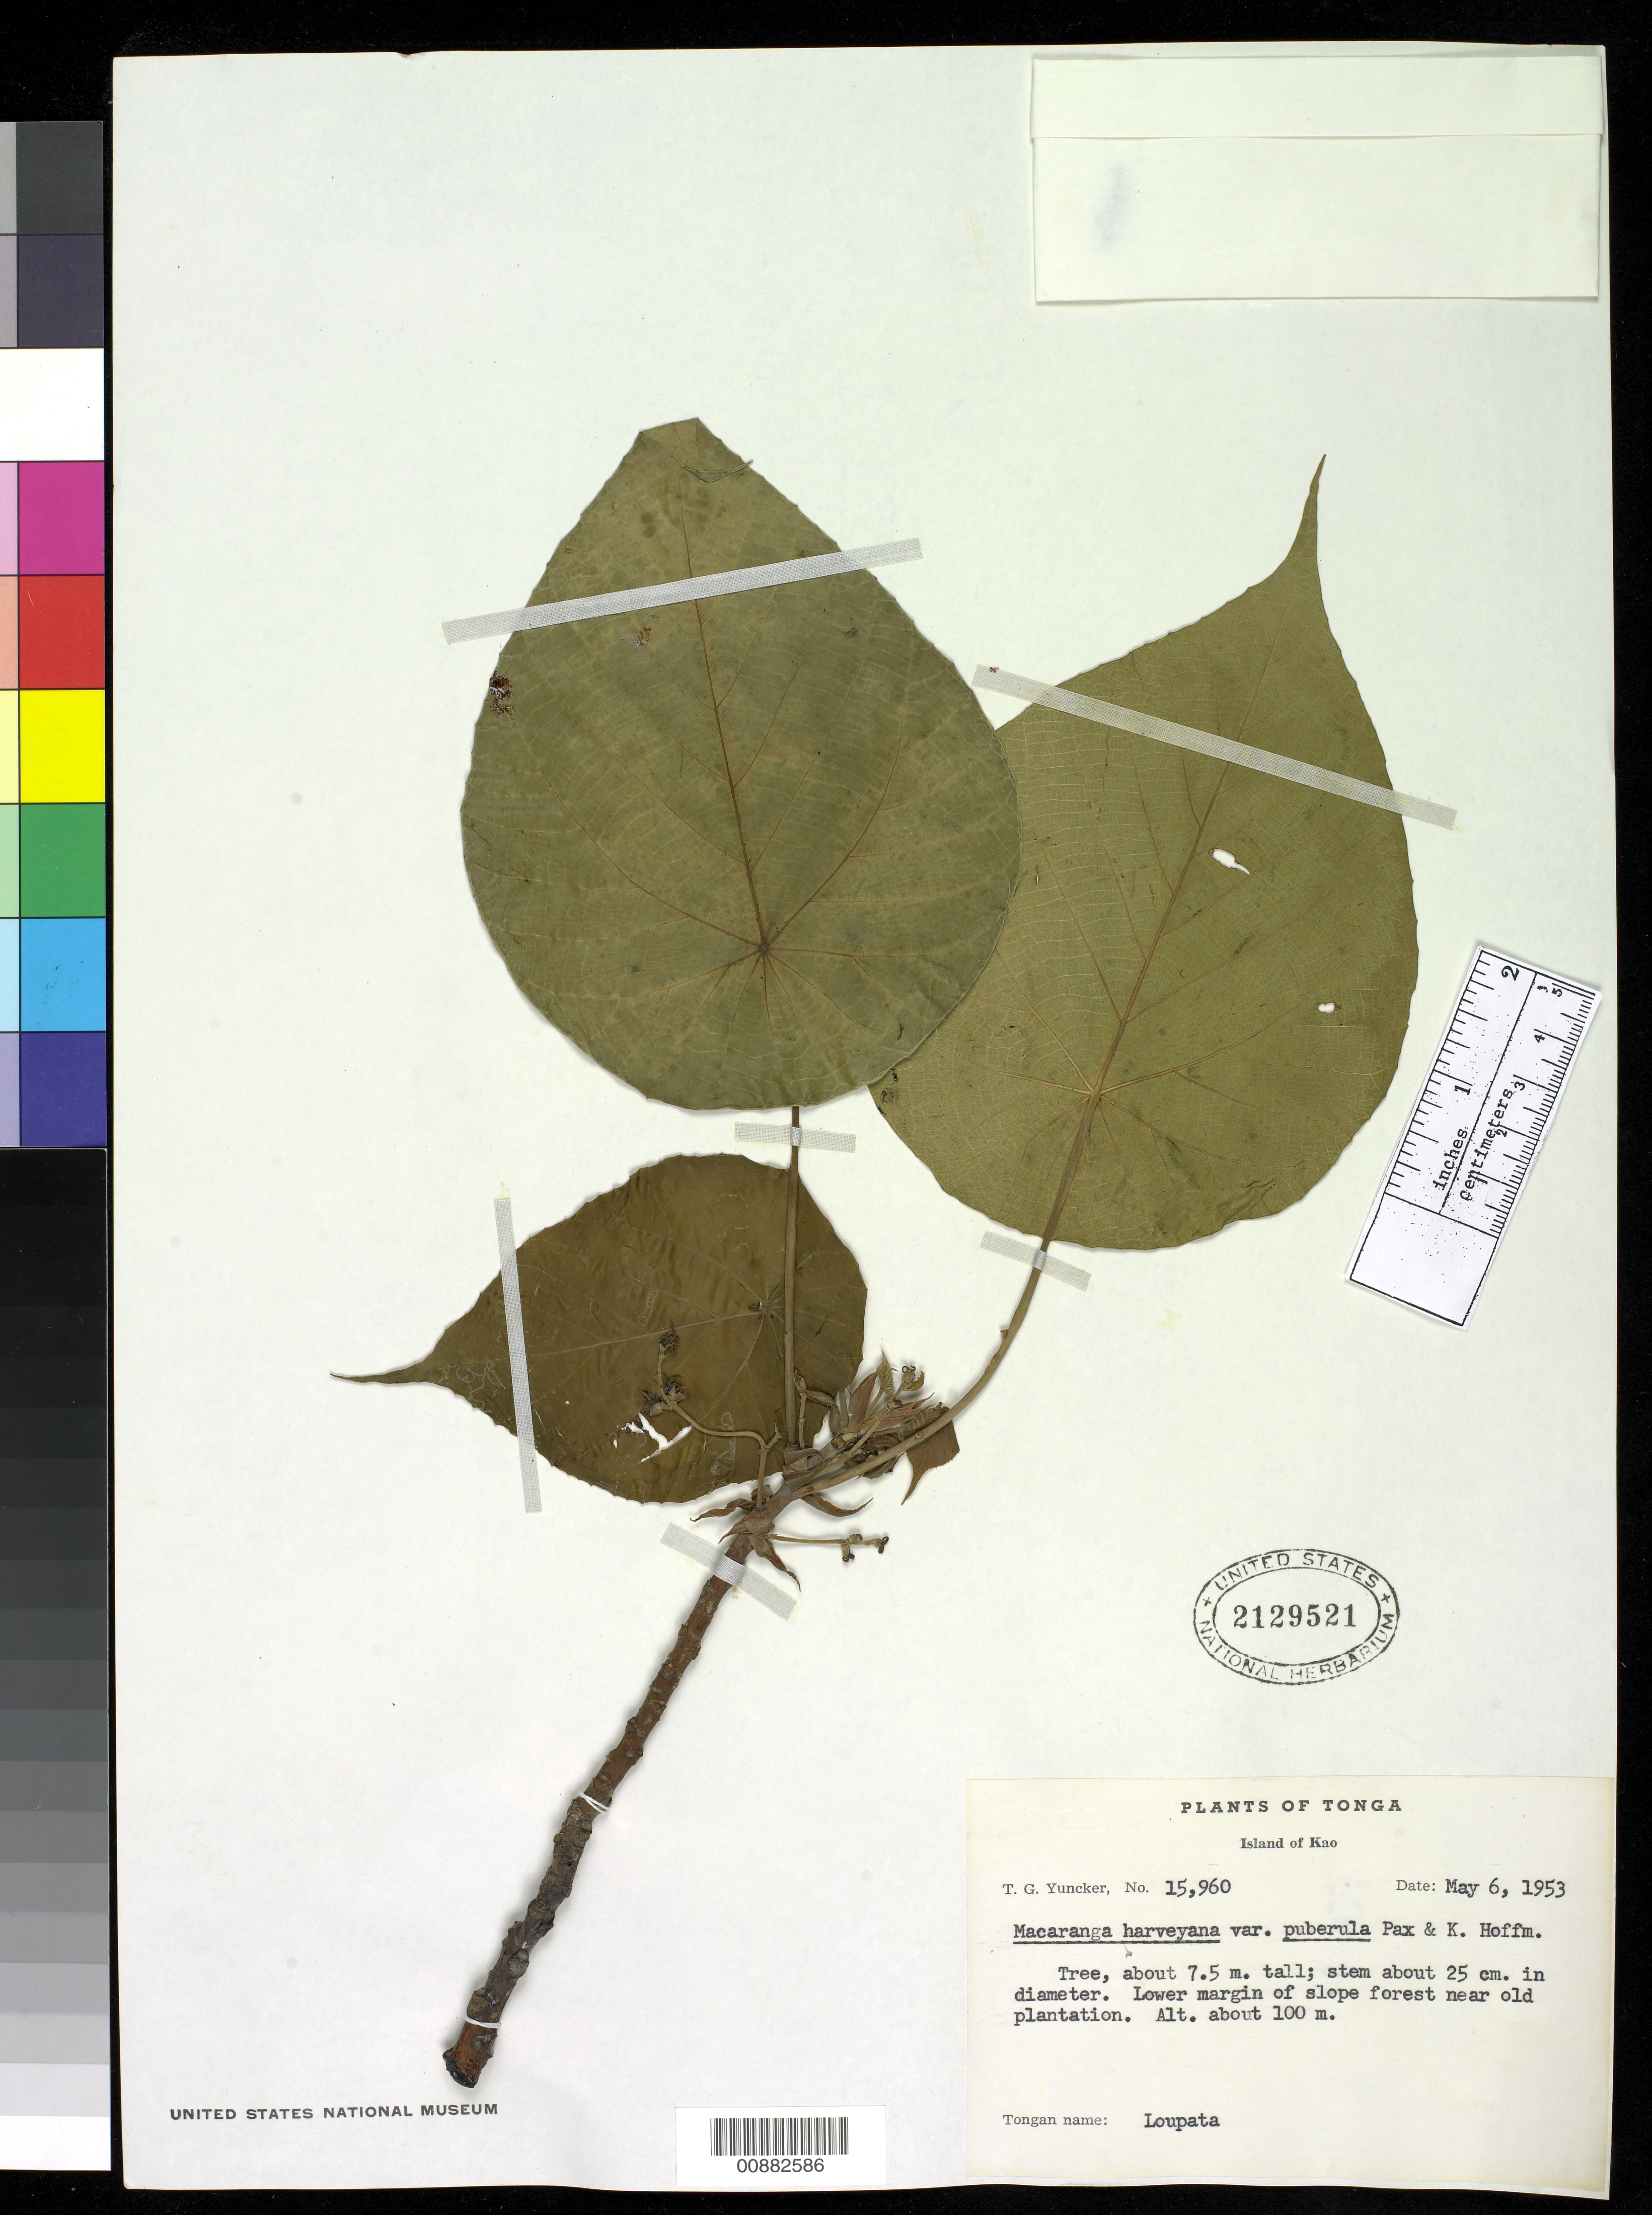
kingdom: Plantae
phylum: Tracheophyta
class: Magnoliopsida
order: Malpighiales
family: Euphorbiaceae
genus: Macaranga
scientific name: Macaranga harveyana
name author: Müll. Arg.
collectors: T. G. Yuncker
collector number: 15960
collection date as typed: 06 May 1953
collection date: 1953-05-06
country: Tonga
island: Kao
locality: Lower margin of slope forest near old plantation.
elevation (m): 100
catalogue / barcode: US 2129521